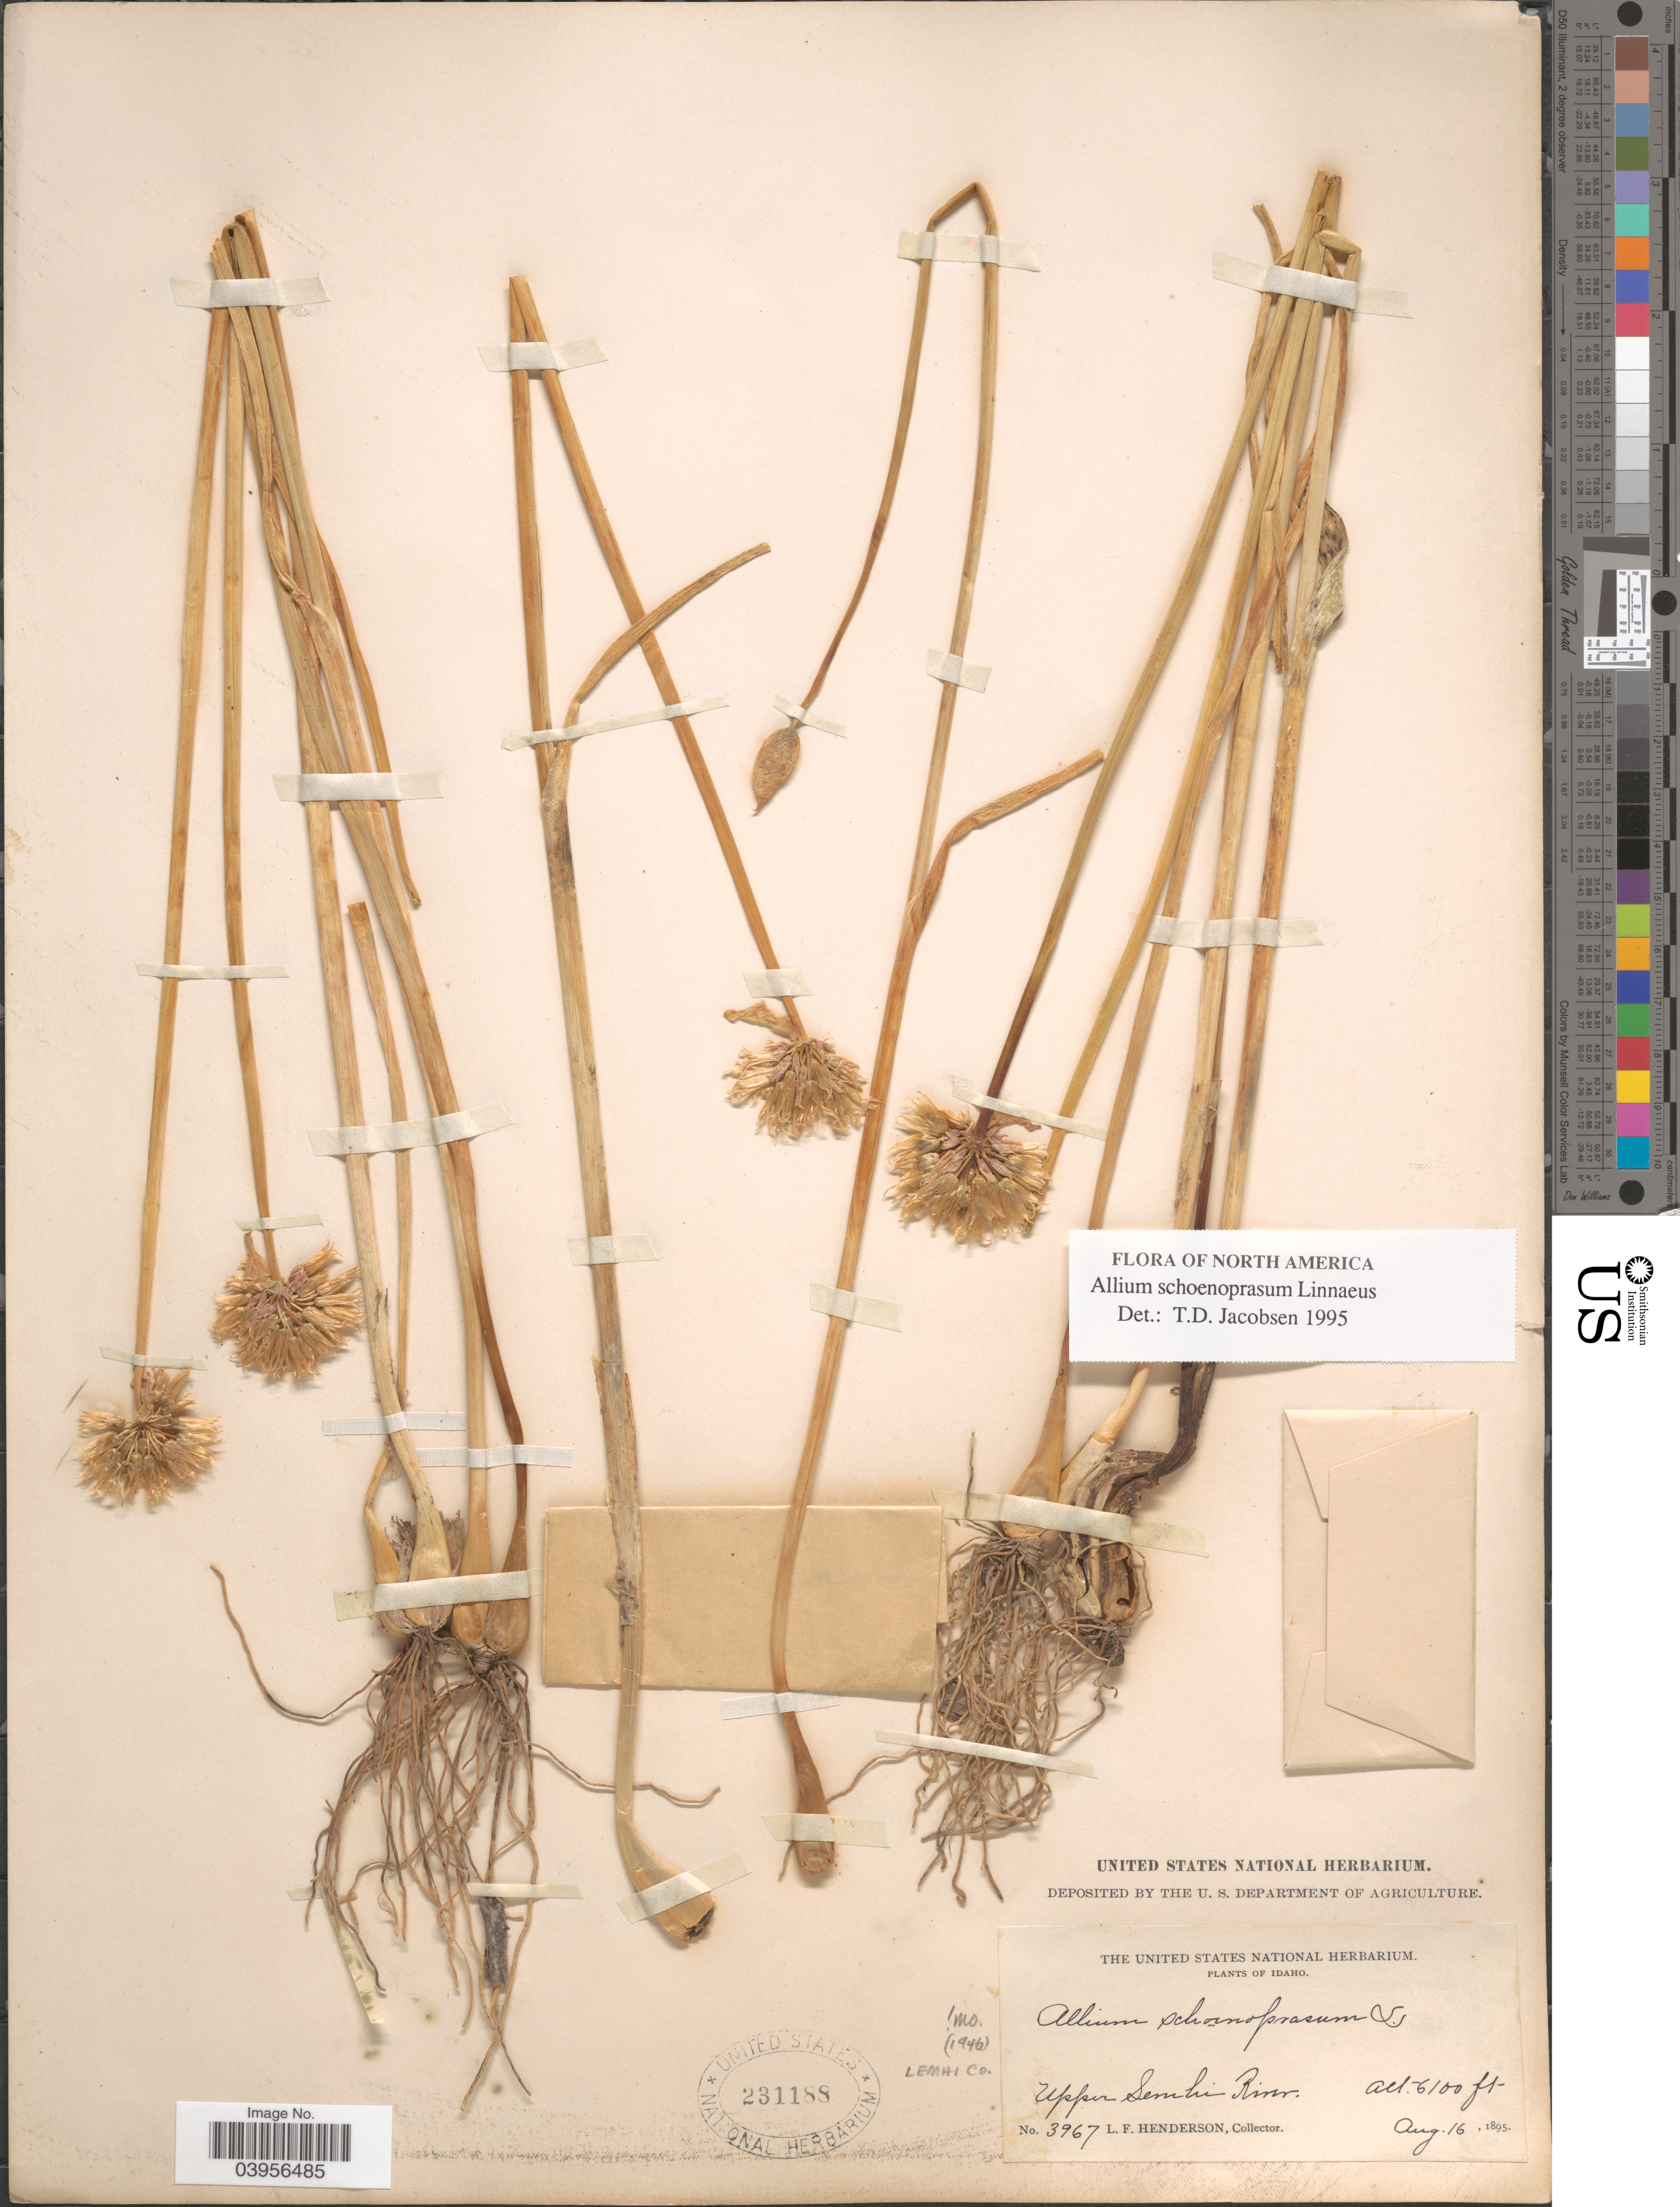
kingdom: Plantae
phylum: Tracheophyta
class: Liliopsida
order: Asparagales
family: Amaryllidaceae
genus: Allium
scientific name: Allium schoenoprasum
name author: L.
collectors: L. Henderson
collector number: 3967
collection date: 1895-08-16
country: United States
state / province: Idaho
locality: Upper Lemhi River.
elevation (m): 1859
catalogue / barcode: US 231188